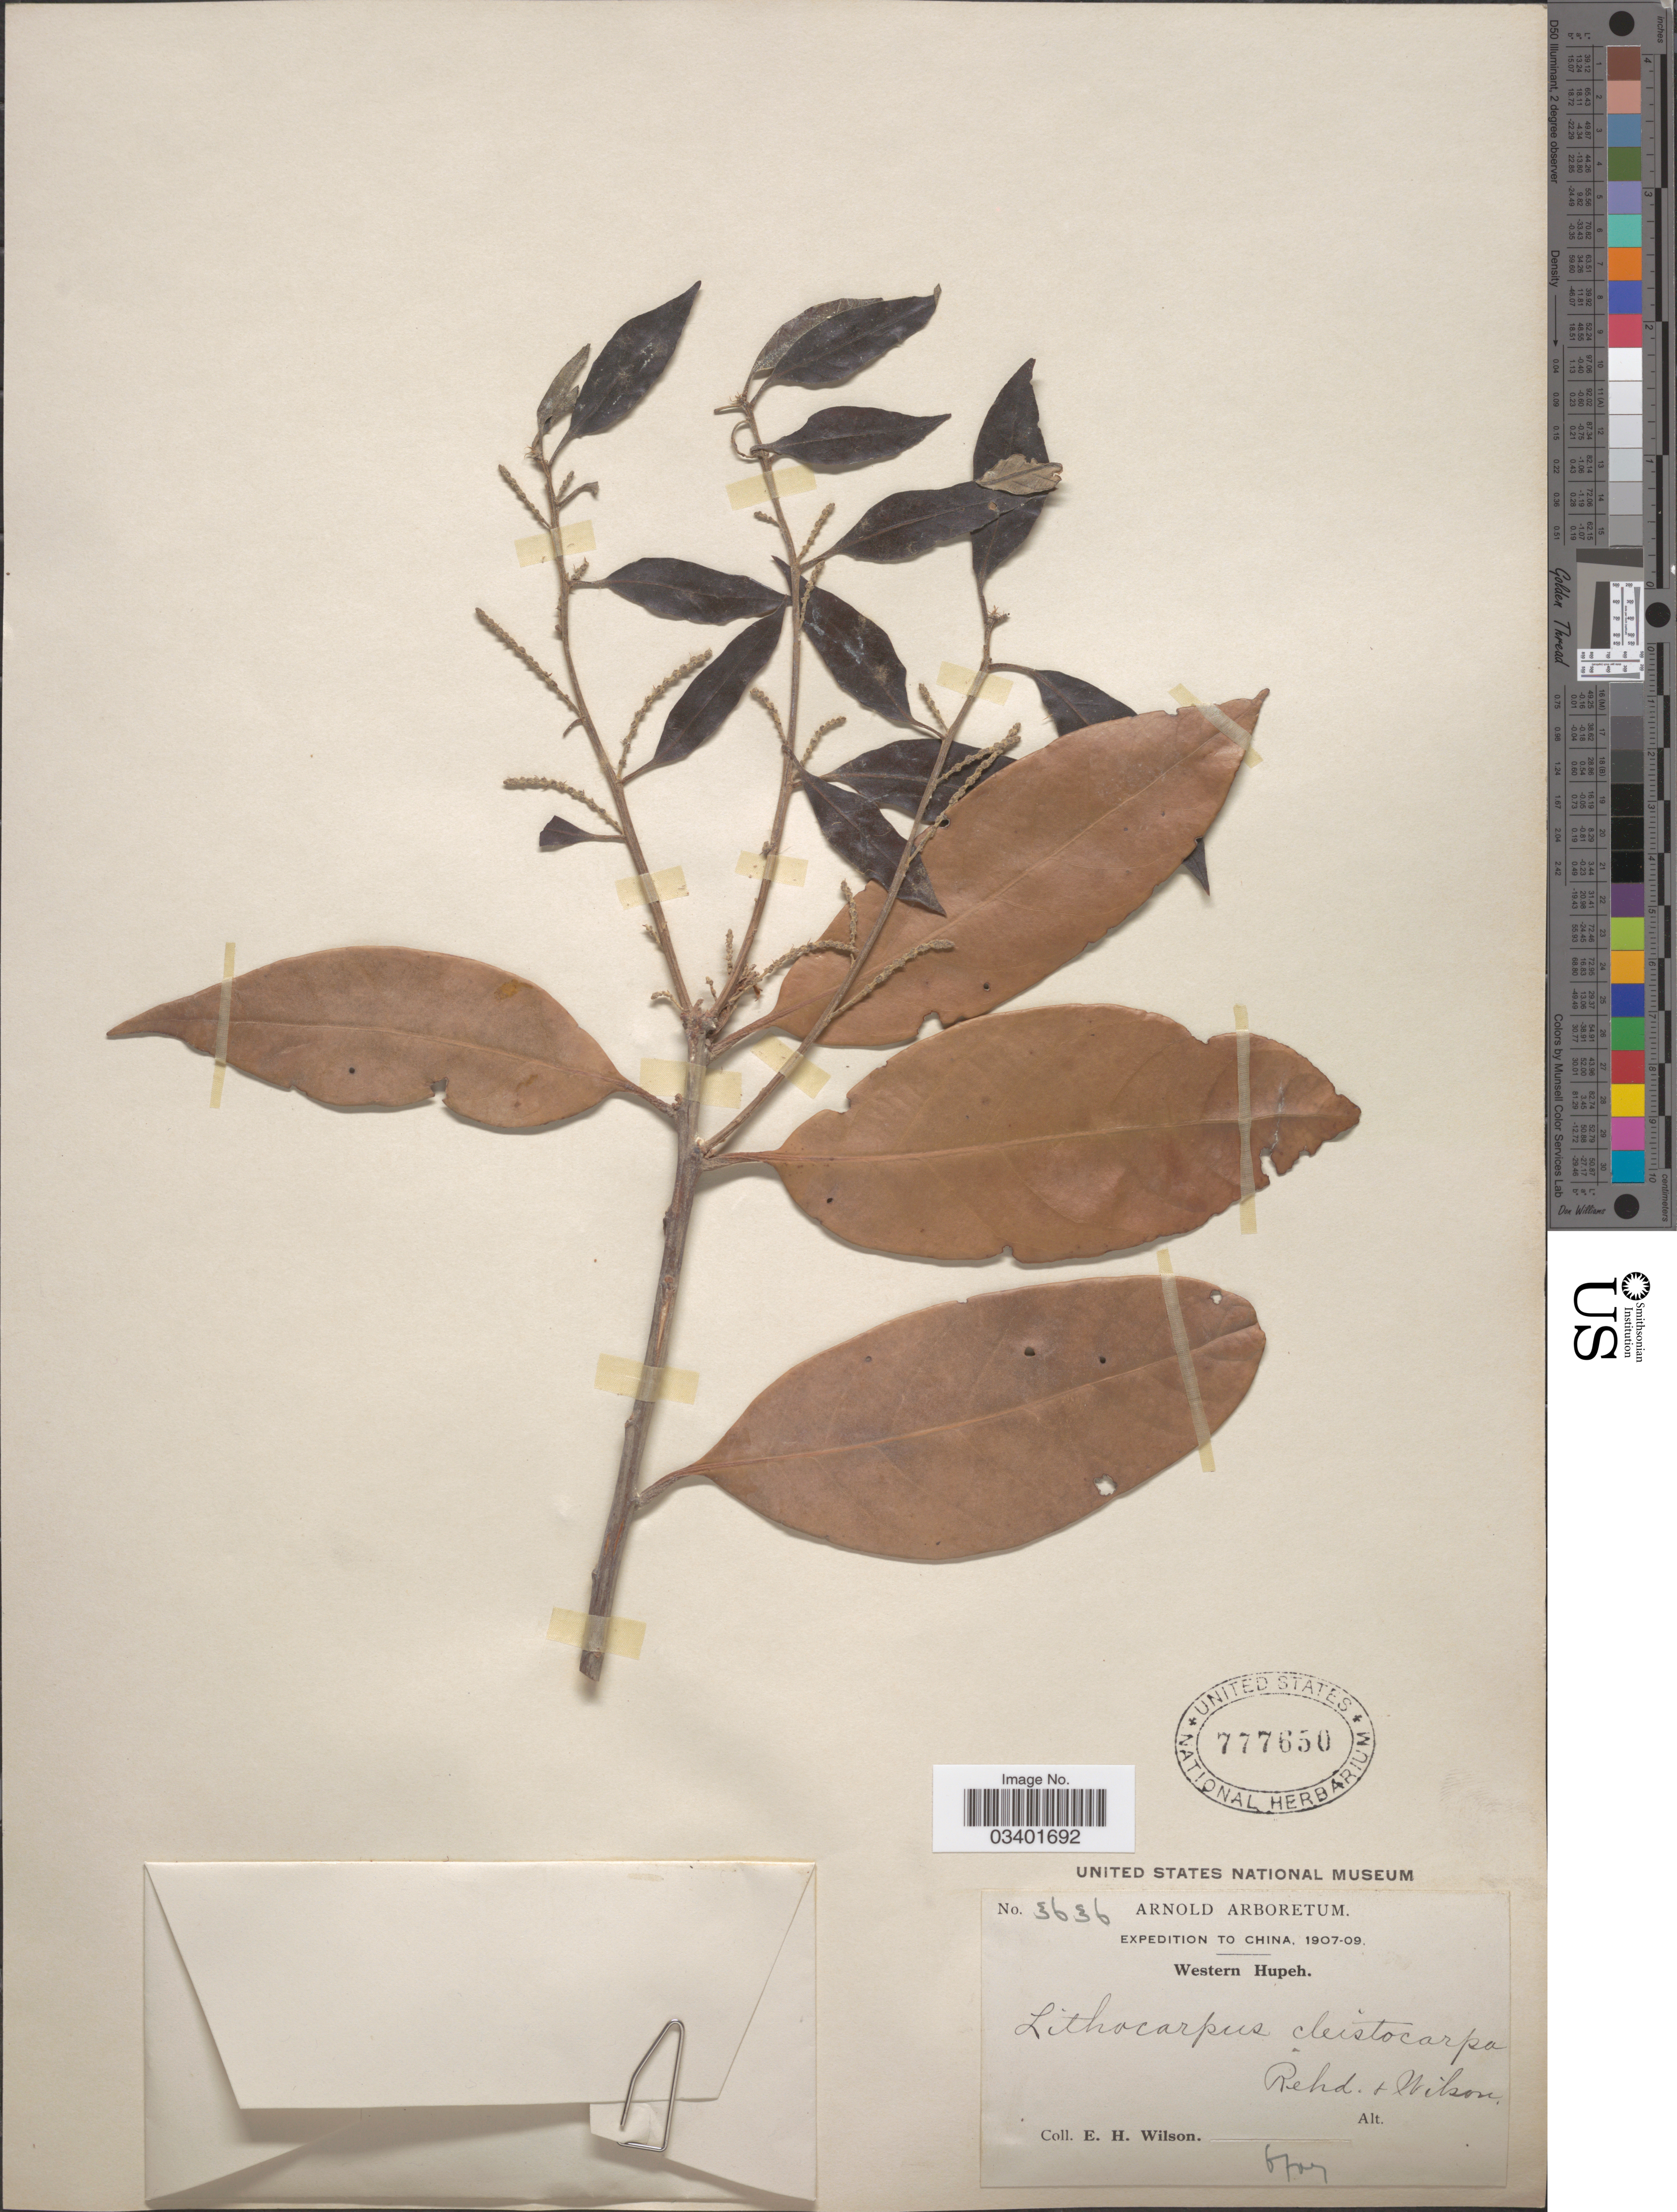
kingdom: Plantae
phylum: Tracheophyta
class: Magnoliopsida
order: Fagales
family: Fagaceae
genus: Lithocarpus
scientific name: Lithocarpus cleistocarpus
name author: (Seemen) Rehder & E.H. Wilson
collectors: E. Wilson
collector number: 3636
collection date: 1907-06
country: China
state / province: Hubei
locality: Western Hupeh.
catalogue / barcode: US 777650